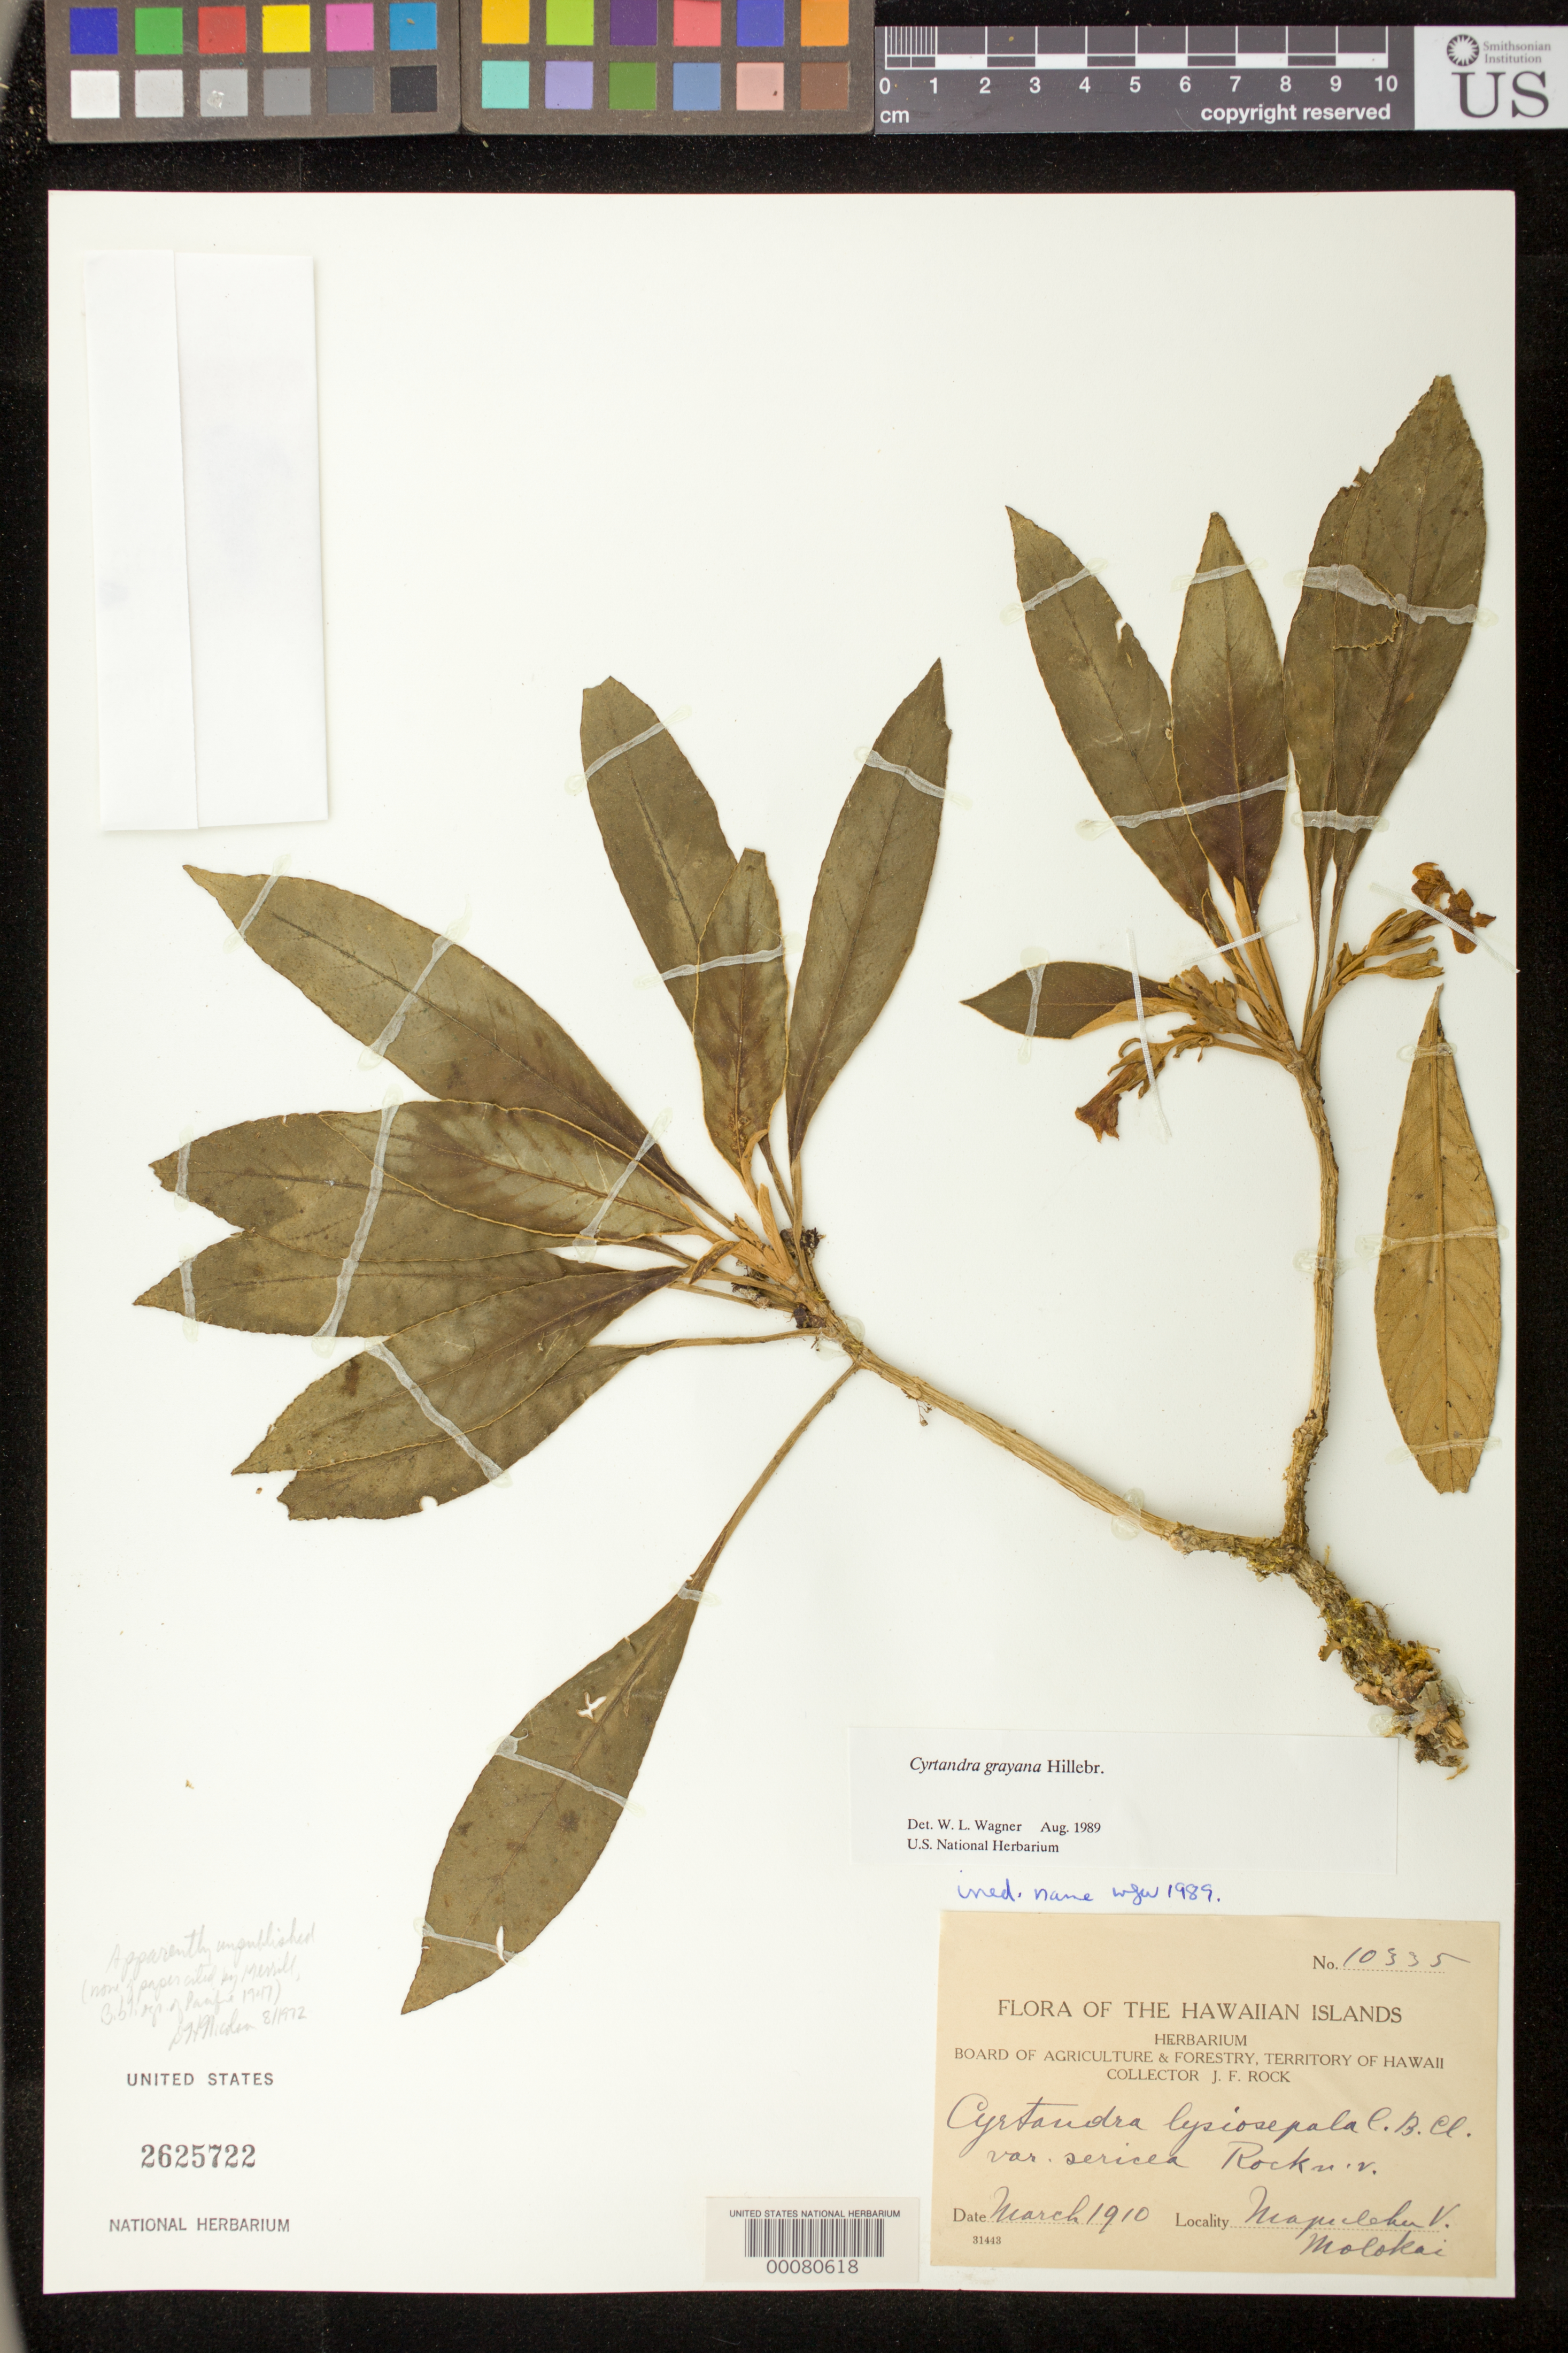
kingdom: Plantae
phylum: Tracheophyta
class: Magnoliopsida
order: Lamiales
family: Gesneriaceae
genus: Cyrtandra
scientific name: Cyrtandra grayana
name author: Hillebr.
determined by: Wagner, W. L., (BOT), Smithsonian Institution - National Museum of Natural History (UNITED STATES)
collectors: J. F. Rock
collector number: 10335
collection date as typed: Mar 1910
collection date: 1910-03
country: United States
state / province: Hawaii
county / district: Maui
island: Moloka'i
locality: Mapulehu v.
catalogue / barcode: US 2625722